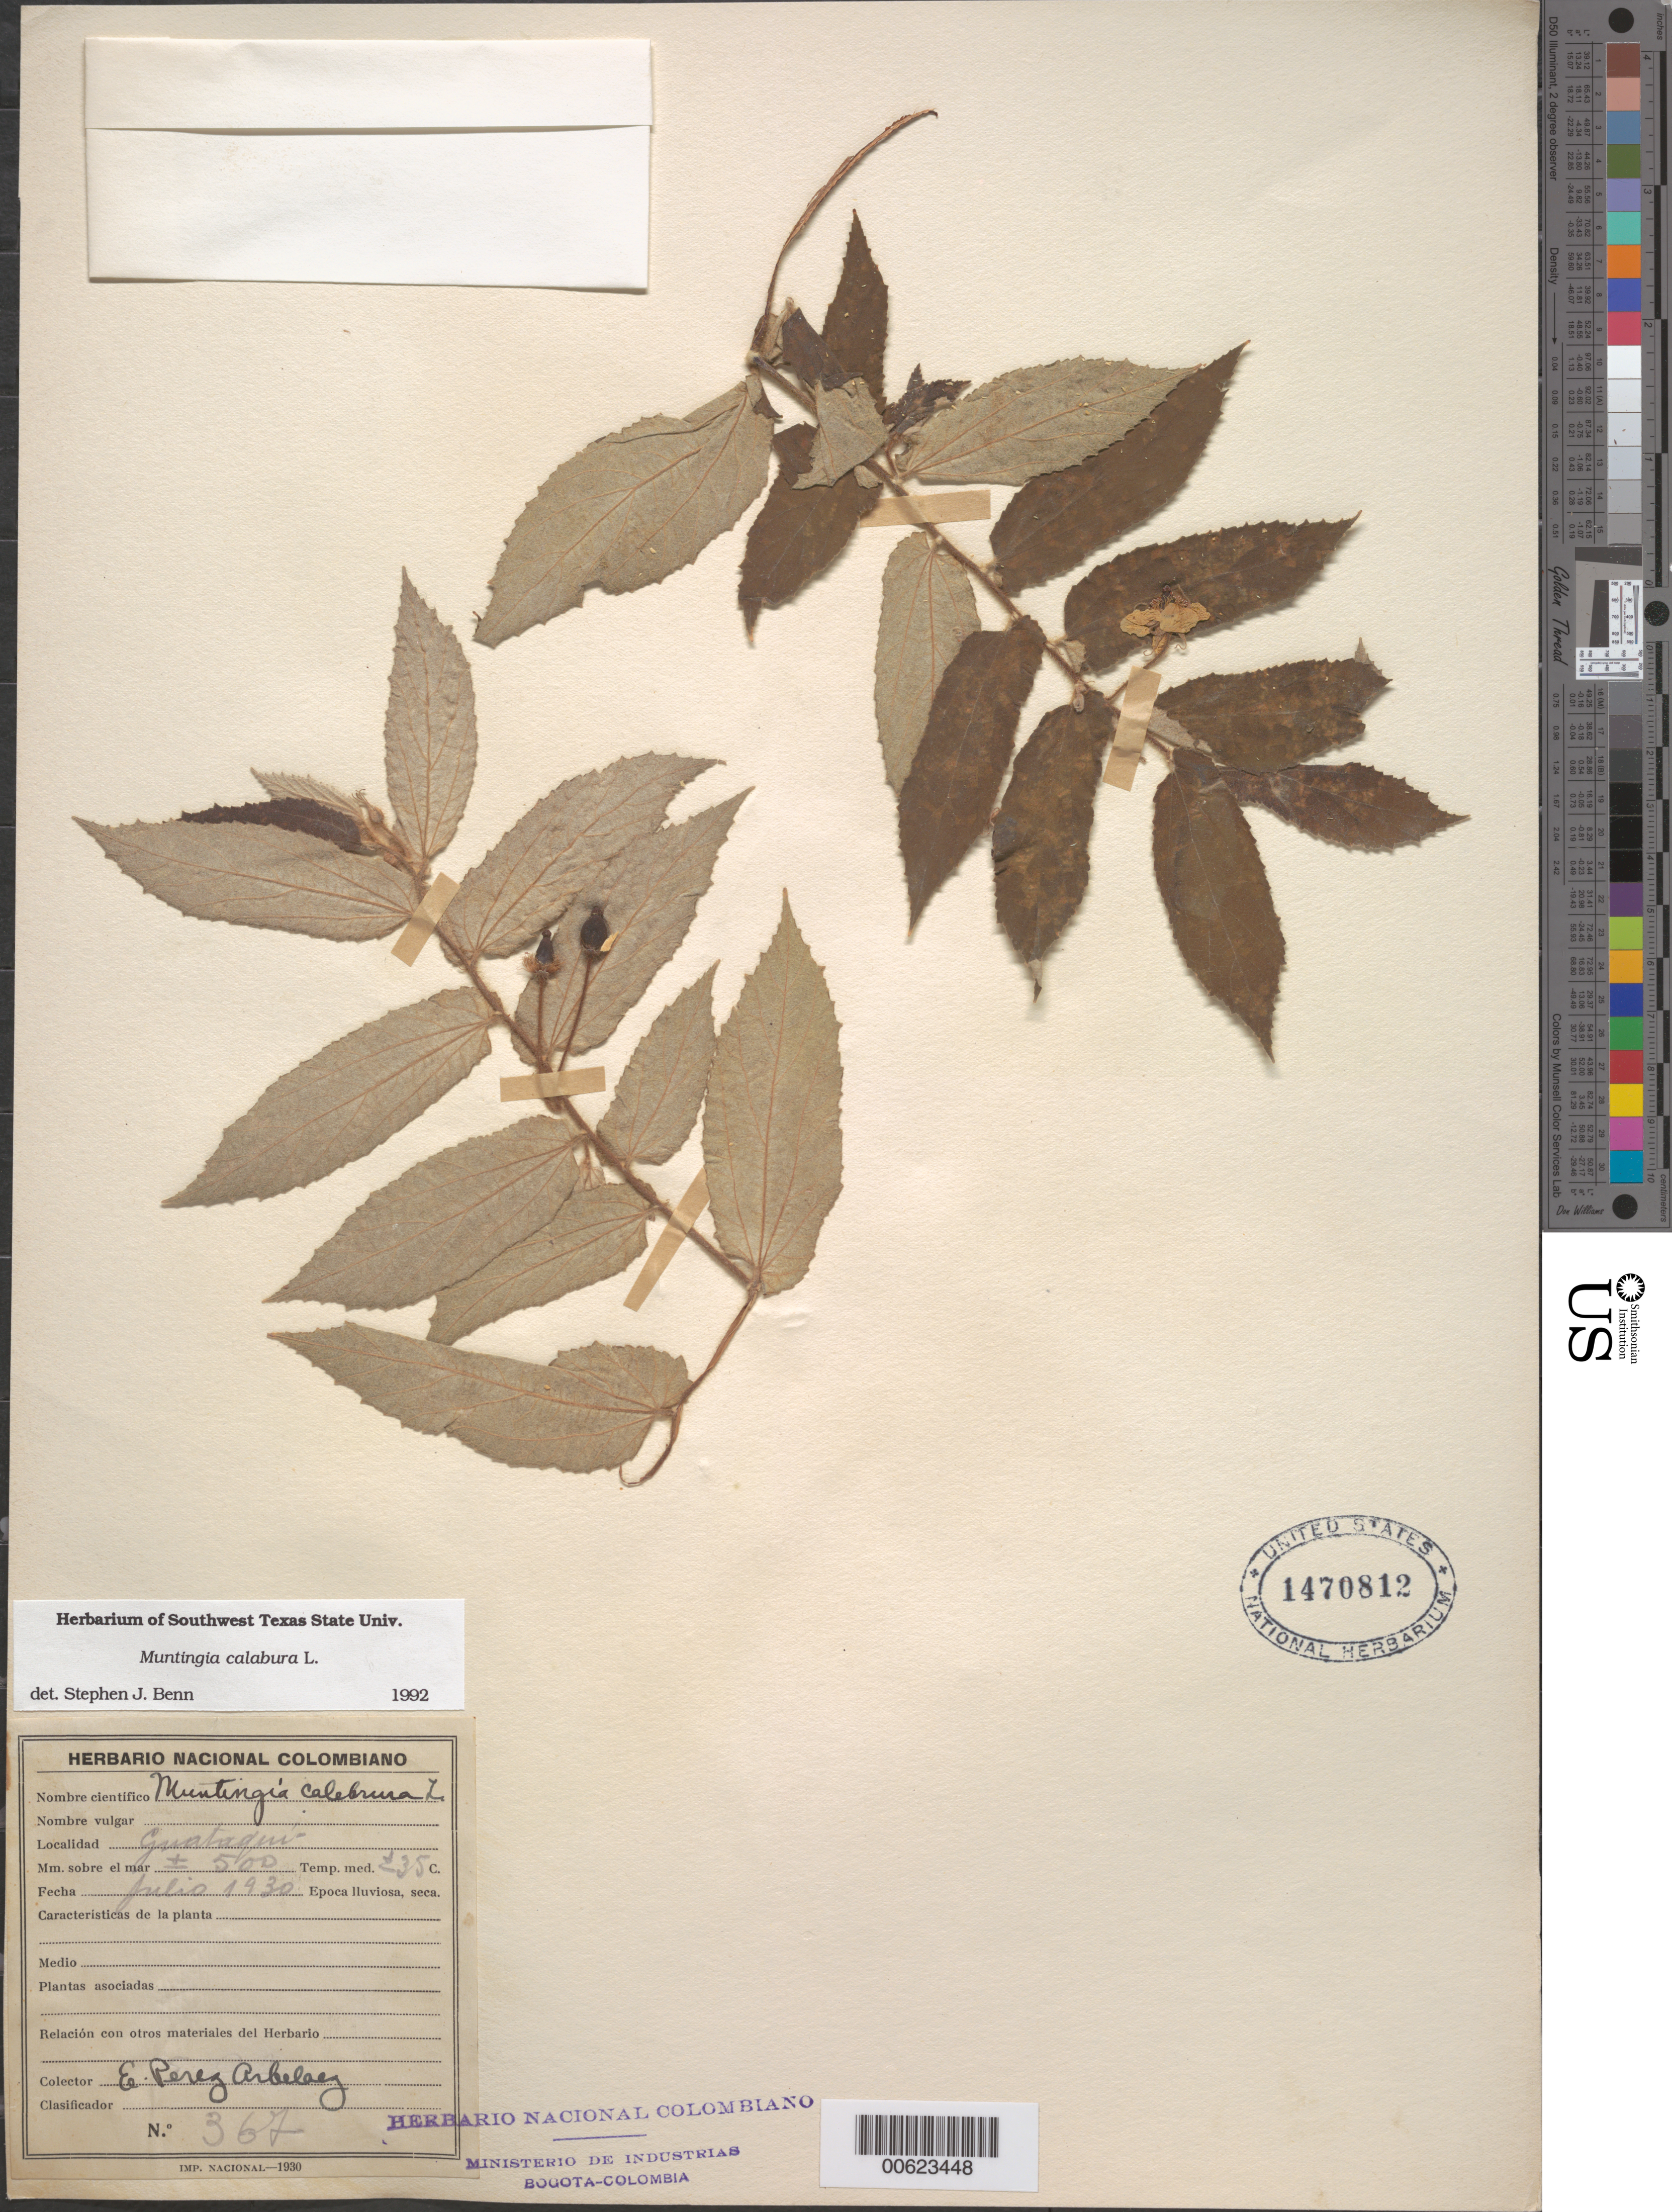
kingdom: Plantae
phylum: Tracheophyta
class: Magnoliopsida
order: Malvales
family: Muntingiaceae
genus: Muntingia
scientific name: Muntingia calabura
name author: L.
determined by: Benn, S. J.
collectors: E. Pérez Arbeláez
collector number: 367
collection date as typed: Jul 1930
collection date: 1930-07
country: Colombia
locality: Guataqui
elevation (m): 500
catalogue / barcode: US 1470812